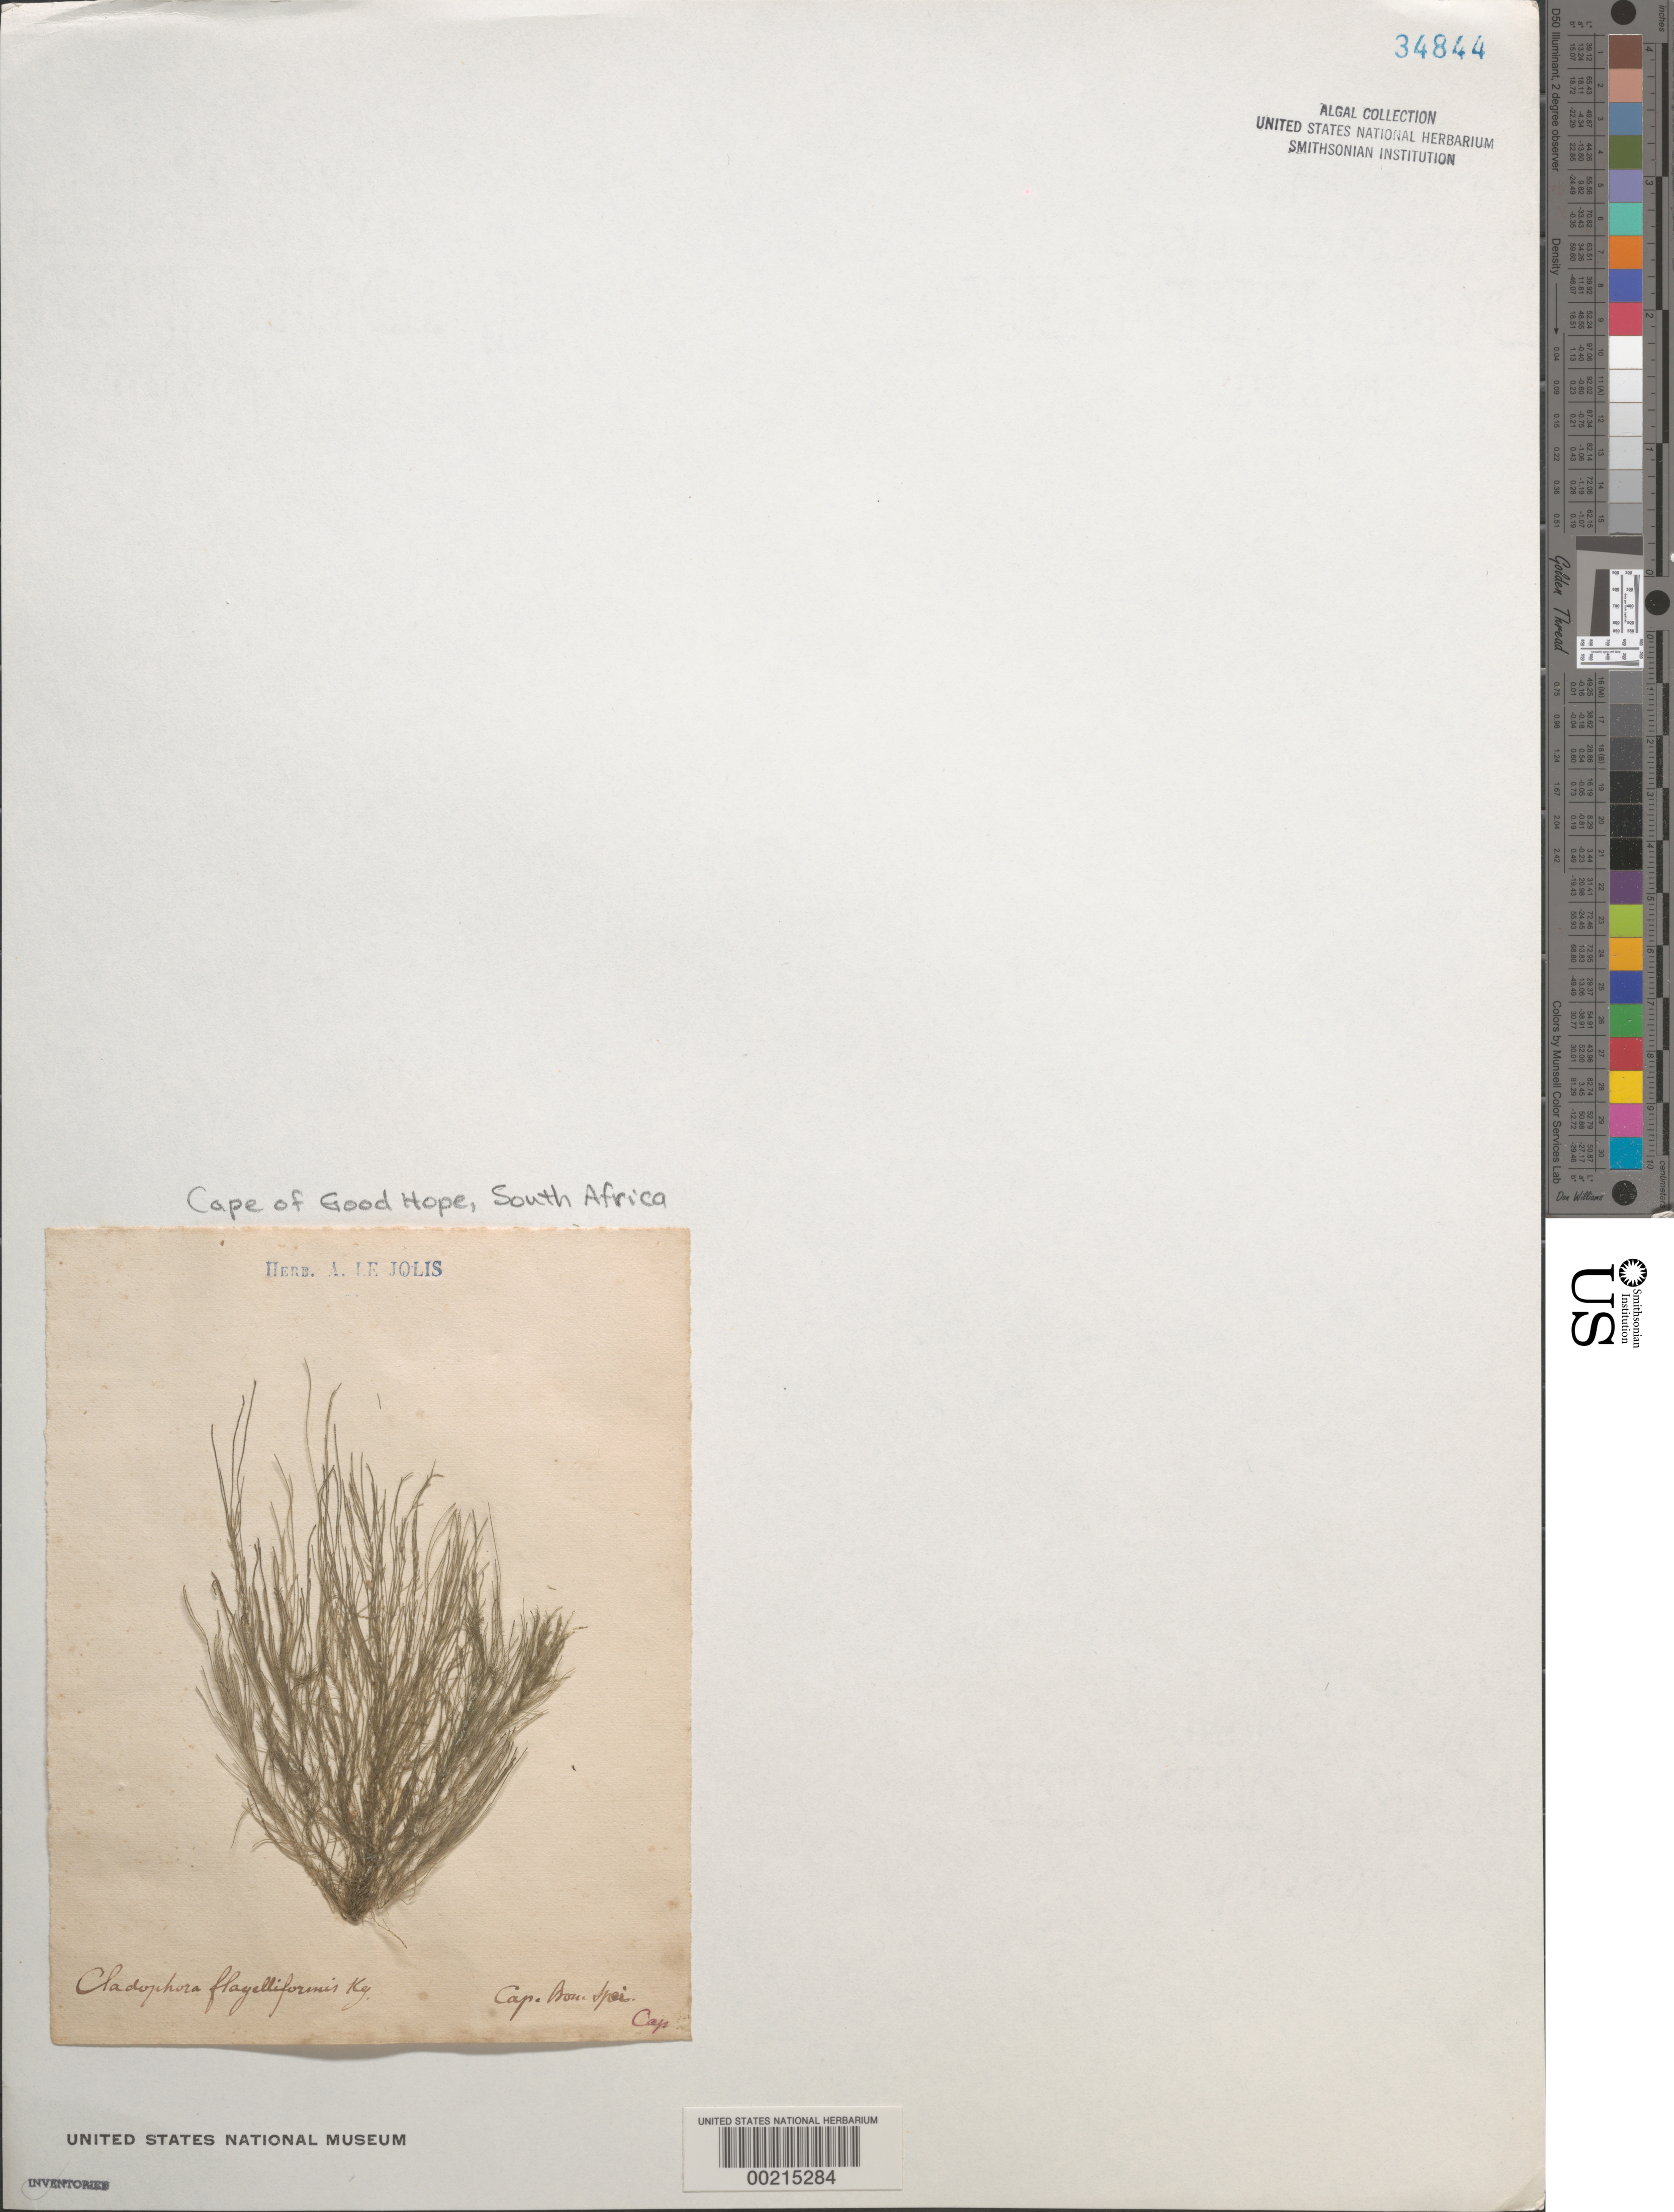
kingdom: Plantae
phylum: Chlorophyta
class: Ulvophyceae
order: Cladophorales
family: Cladophoraceae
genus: Cladophora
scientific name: Cladophora flagelliformis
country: South Africa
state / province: Western Cape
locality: Cape of good hope (cap. bon. spei)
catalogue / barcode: US 34844